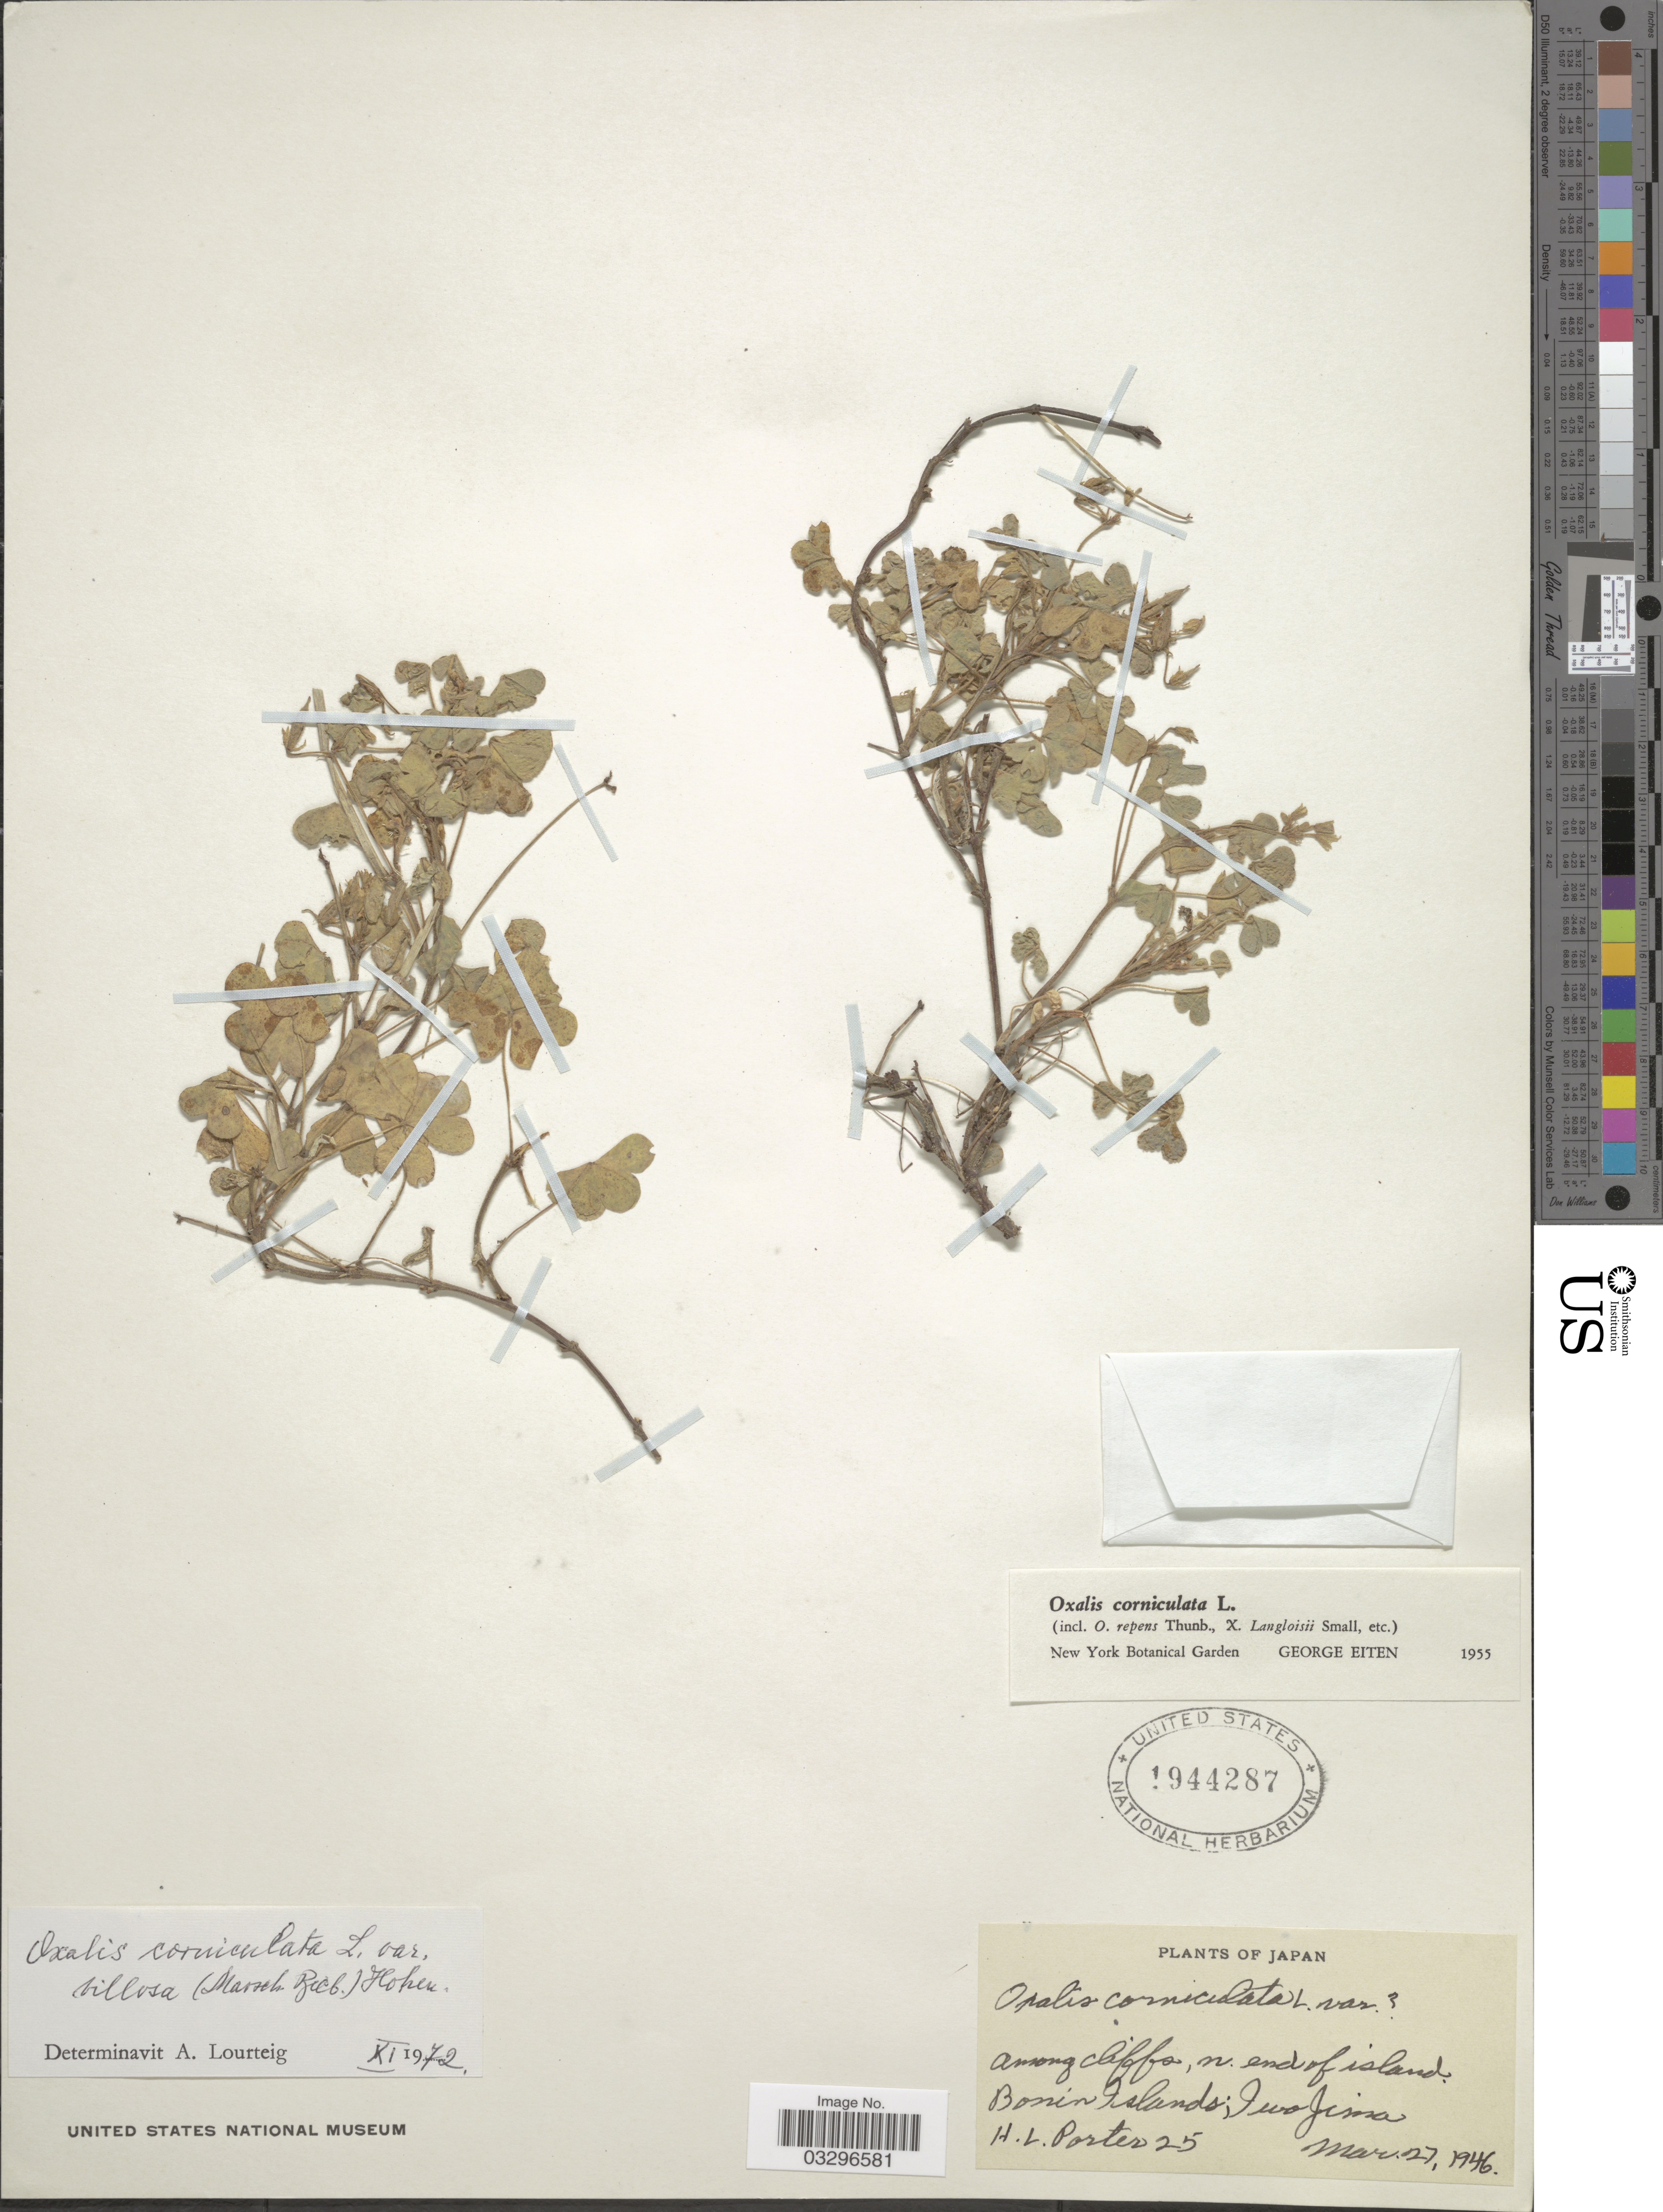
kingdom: Plantae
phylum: Tracheophyta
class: Magnoliopsida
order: Oxalidales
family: Oxalidaceae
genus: Oxalis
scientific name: Oxalis corniculata var. villosa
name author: (M. Bieb.) Hohen.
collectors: H. L. Porter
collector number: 25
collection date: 1946-03-27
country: Japan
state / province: Tokyo, Federal City of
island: Bonin Islands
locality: N. end of island. Bonin Islands; Iwo Jima.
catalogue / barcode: US 1944287